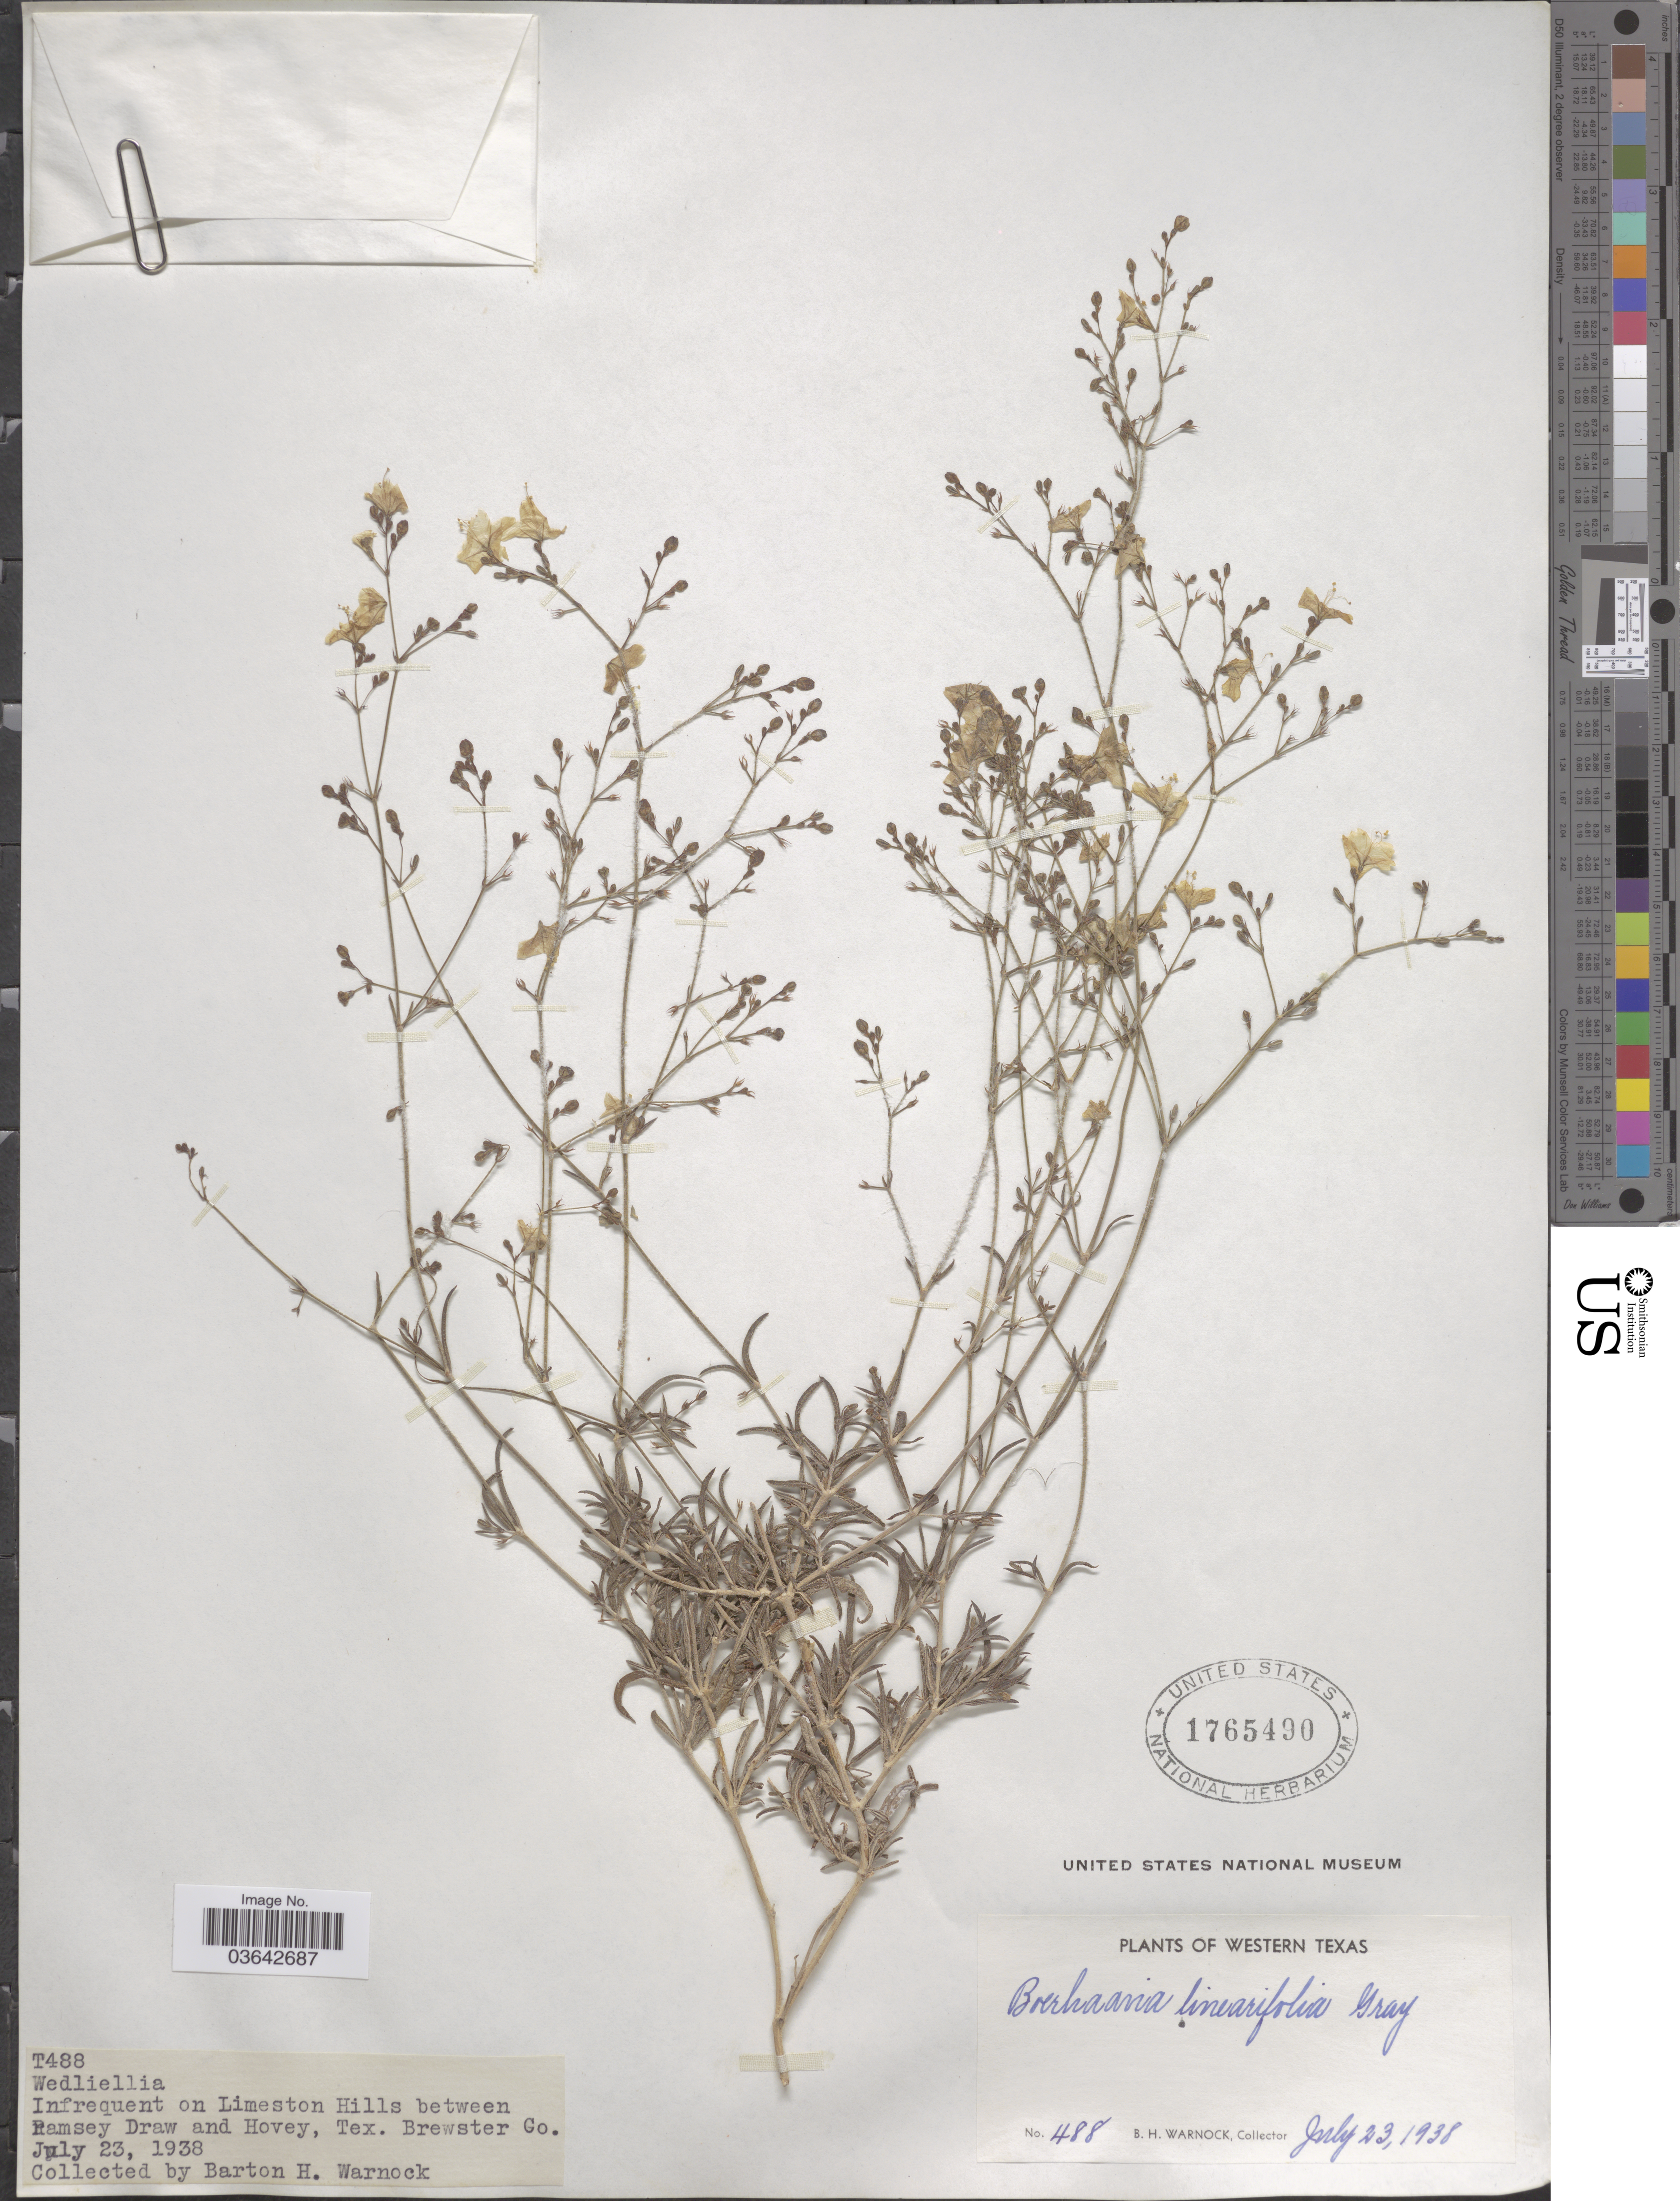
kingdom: Plantae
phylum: Tracheophyta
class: Magnoliopsida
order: Caryophyllales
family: Nyctaginaceae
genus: Boerhavia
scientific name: Boerhavia linearifolia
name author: A. Gray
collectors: B. H. Warnock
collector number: T488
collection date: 1938-07-23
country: United States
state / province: Texas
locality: Limeston Hills between Ramsey Draw and Hovey. Brewster Co. Western Texas.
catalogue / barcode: US 1765490